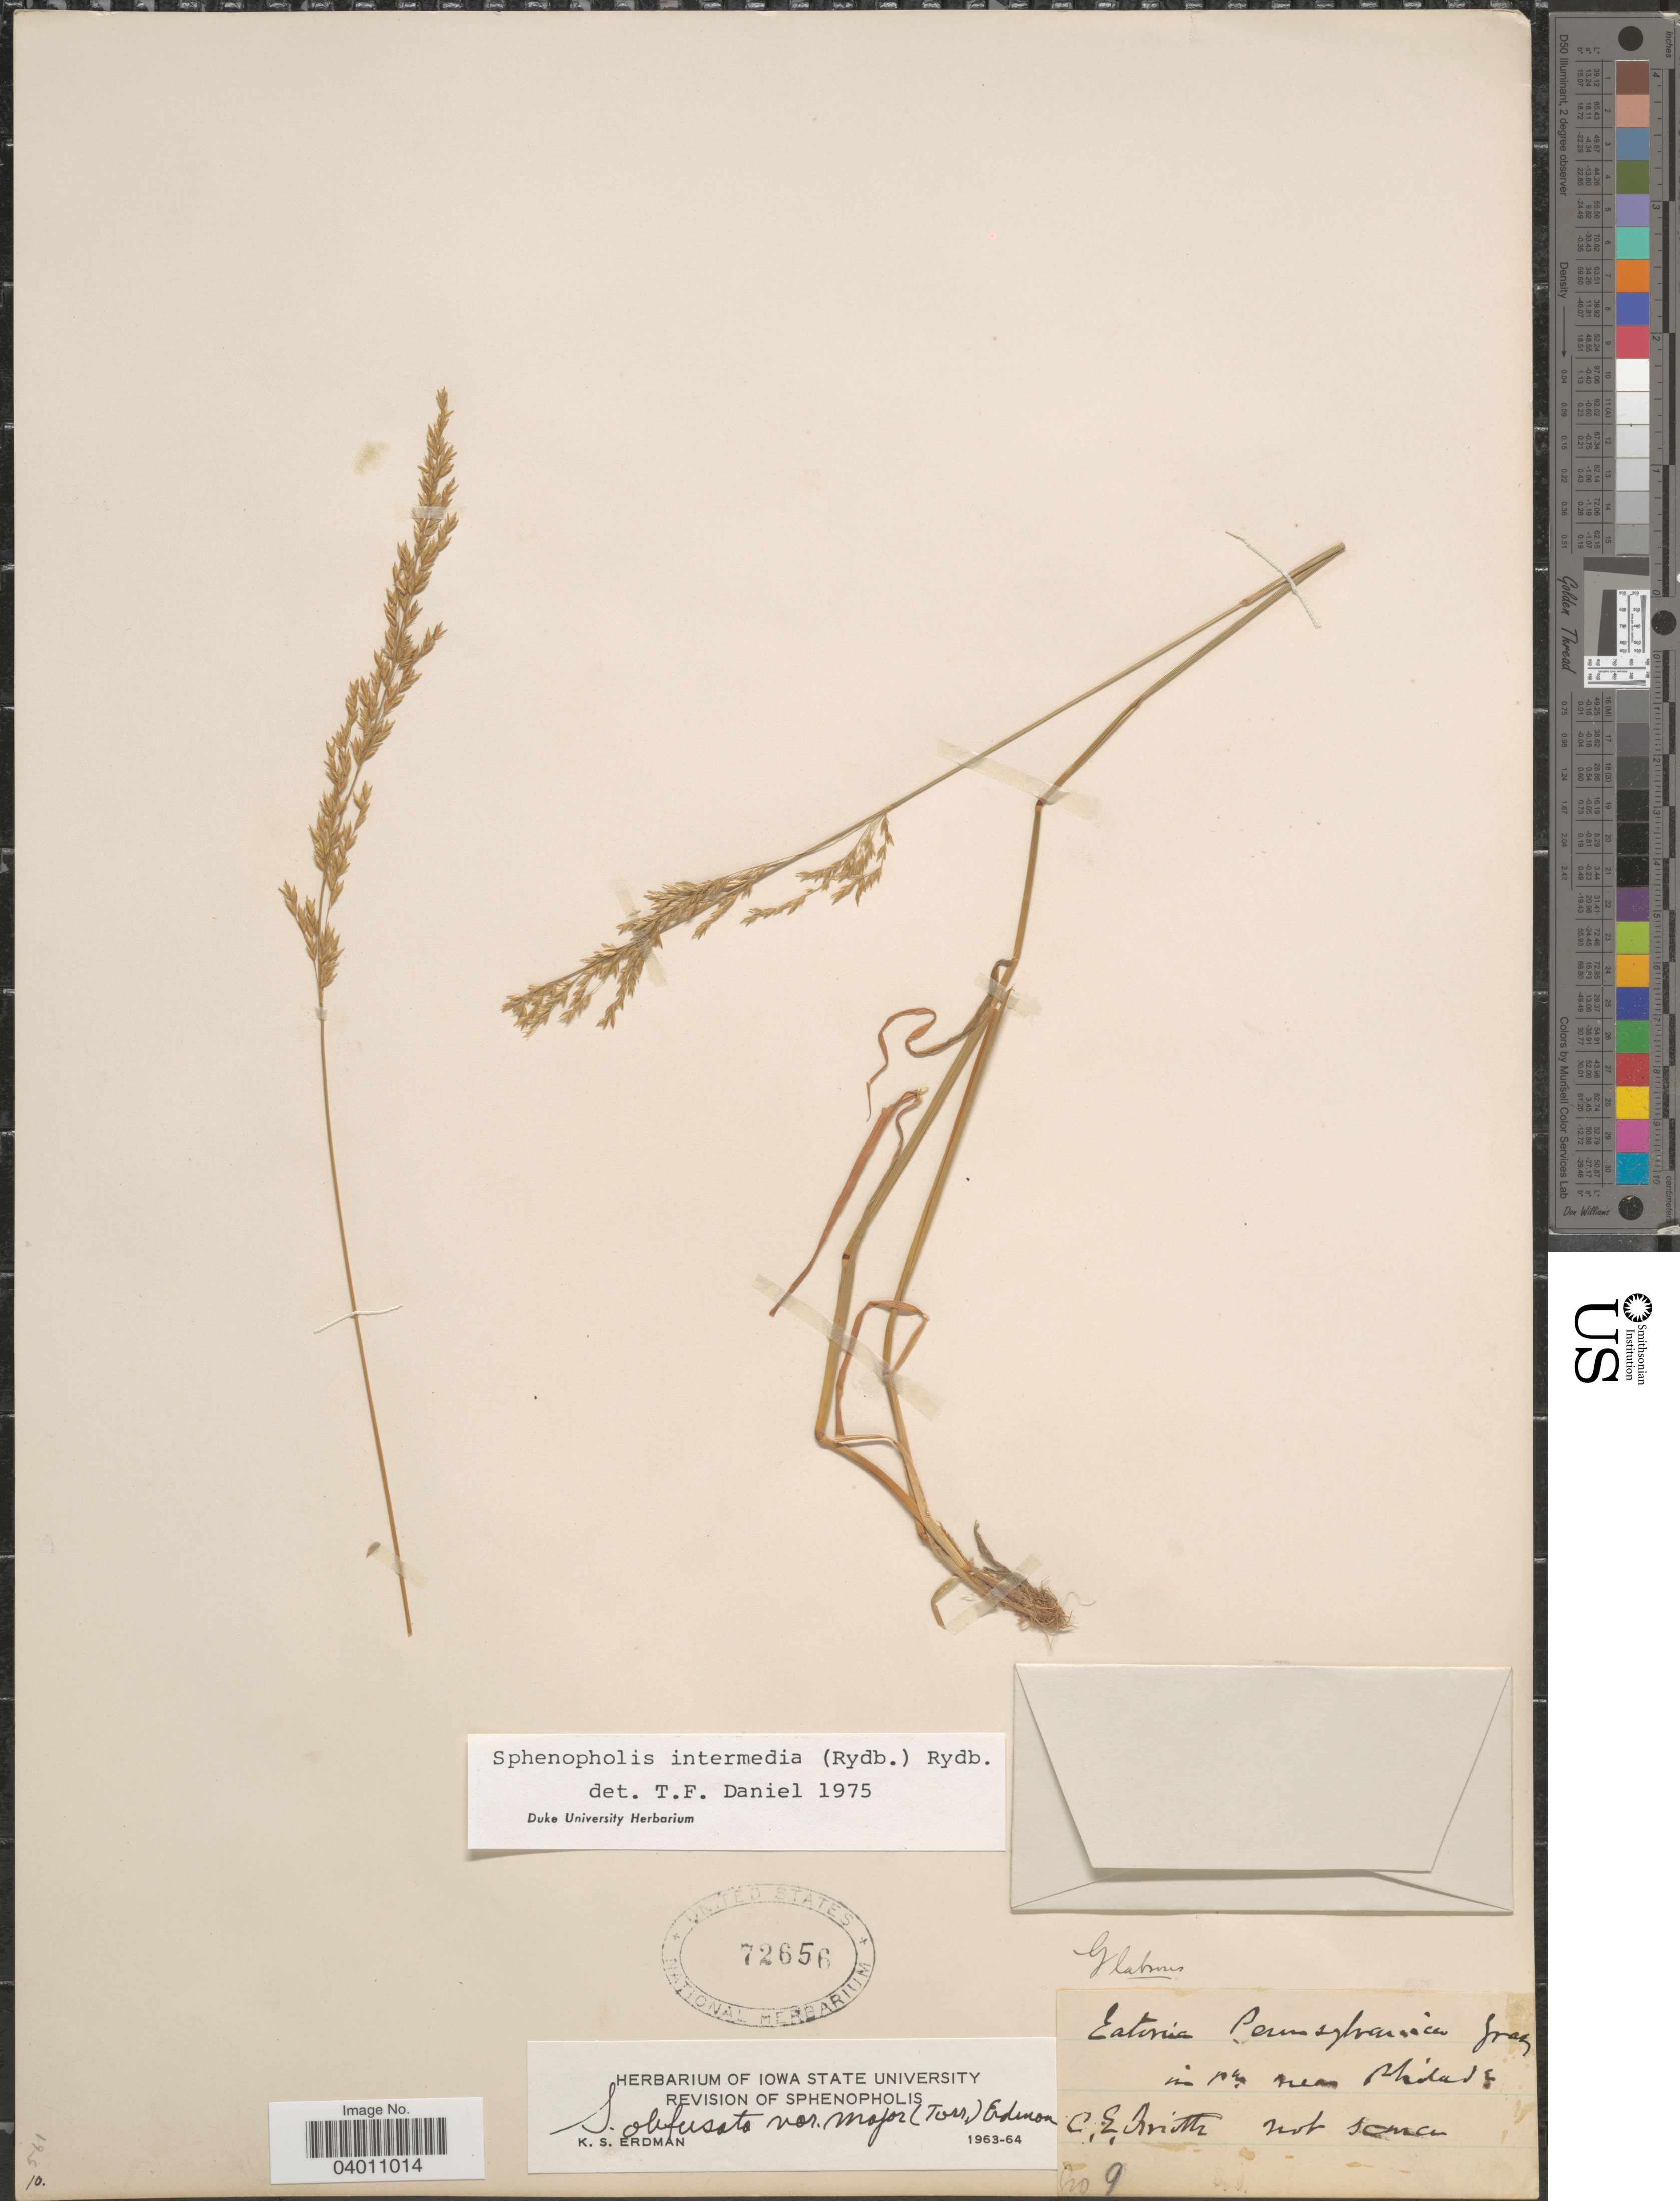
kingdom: Plantae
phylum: Tracheophyta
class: Liliopsida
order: Poales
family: Poaceae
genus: Sphenopholis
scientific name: Sphenopholis intermedia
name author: (Rydb.) Rydb.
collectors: C. E. Smith Jr.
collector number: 9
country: United States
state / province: Pennsylvania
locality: In [illegible text] near Phila.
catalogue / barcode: US 72656